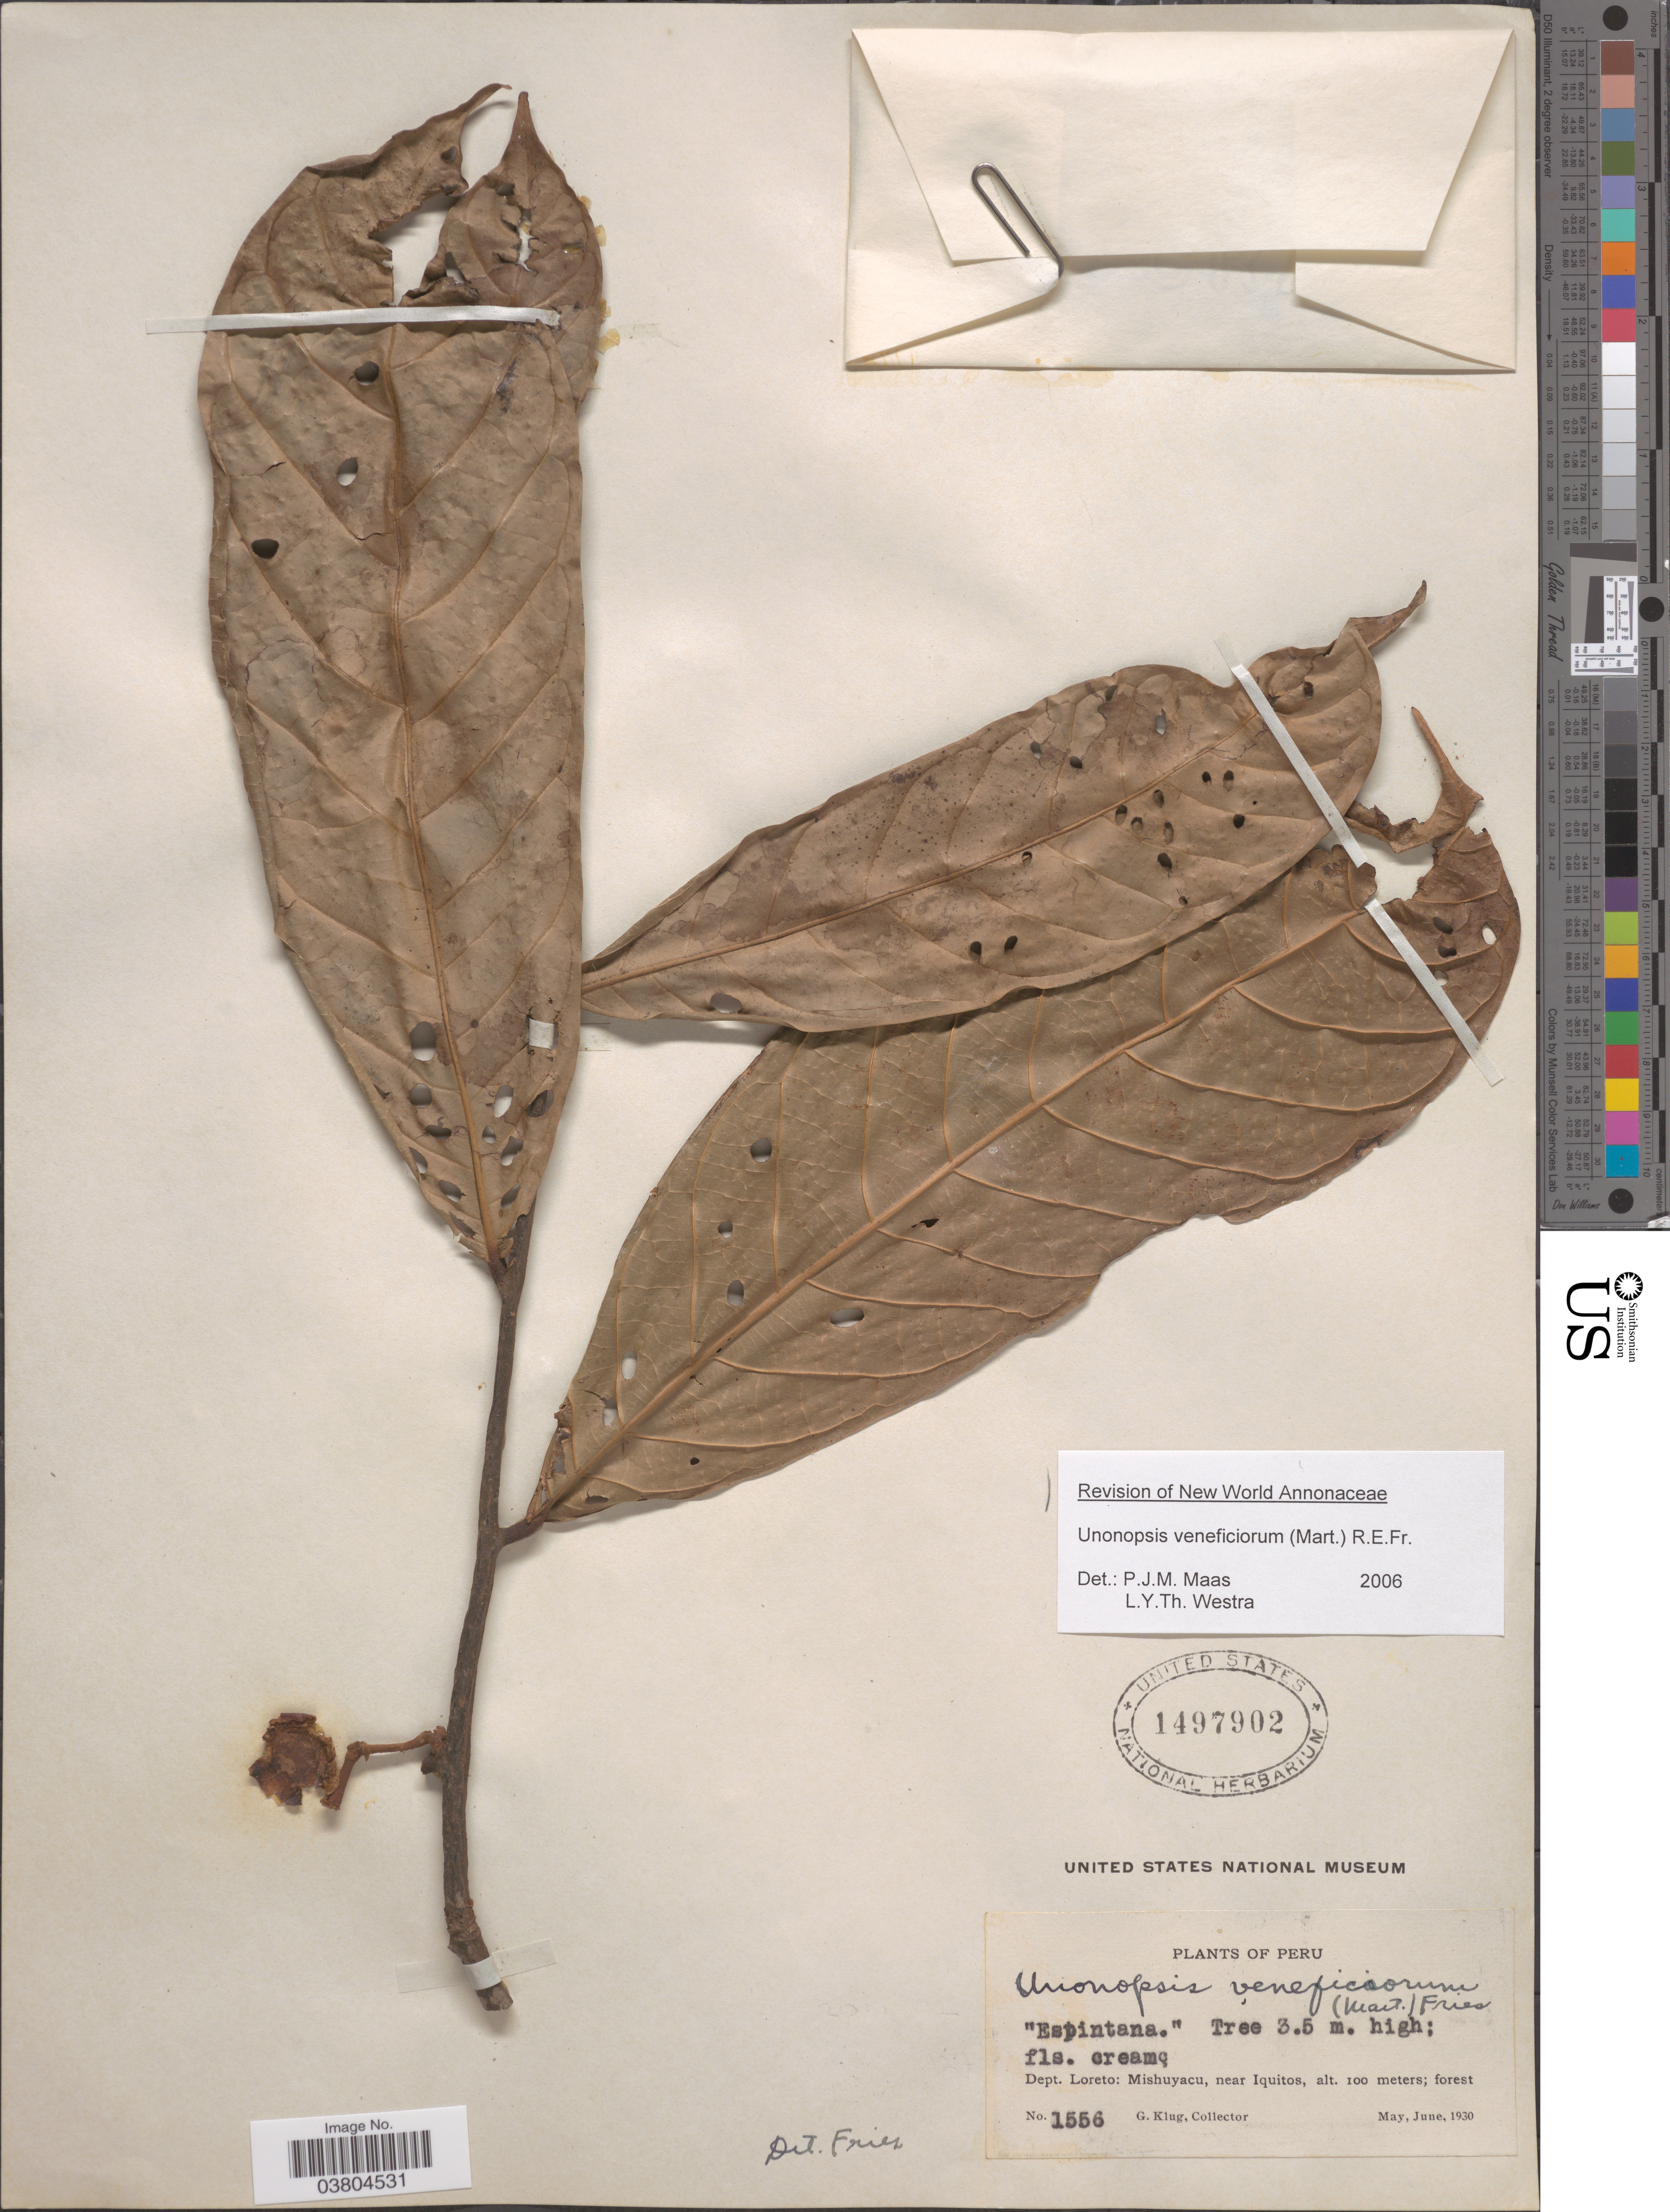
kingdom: Plantae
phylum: Tracheophyta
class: Magnoliopsida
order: Magnoliales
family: Annonaceae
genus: Unonopsis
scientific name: Unonopsis veneficiorum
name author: (Mart.) R.E. Fr.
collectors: G. Klug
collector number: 1556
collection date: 1930-05/1930-06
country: Peru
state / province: Loreto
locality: Dept. Loreto; Mishuyacu, near Iquitos.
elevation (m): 100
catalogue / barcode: US 1497902